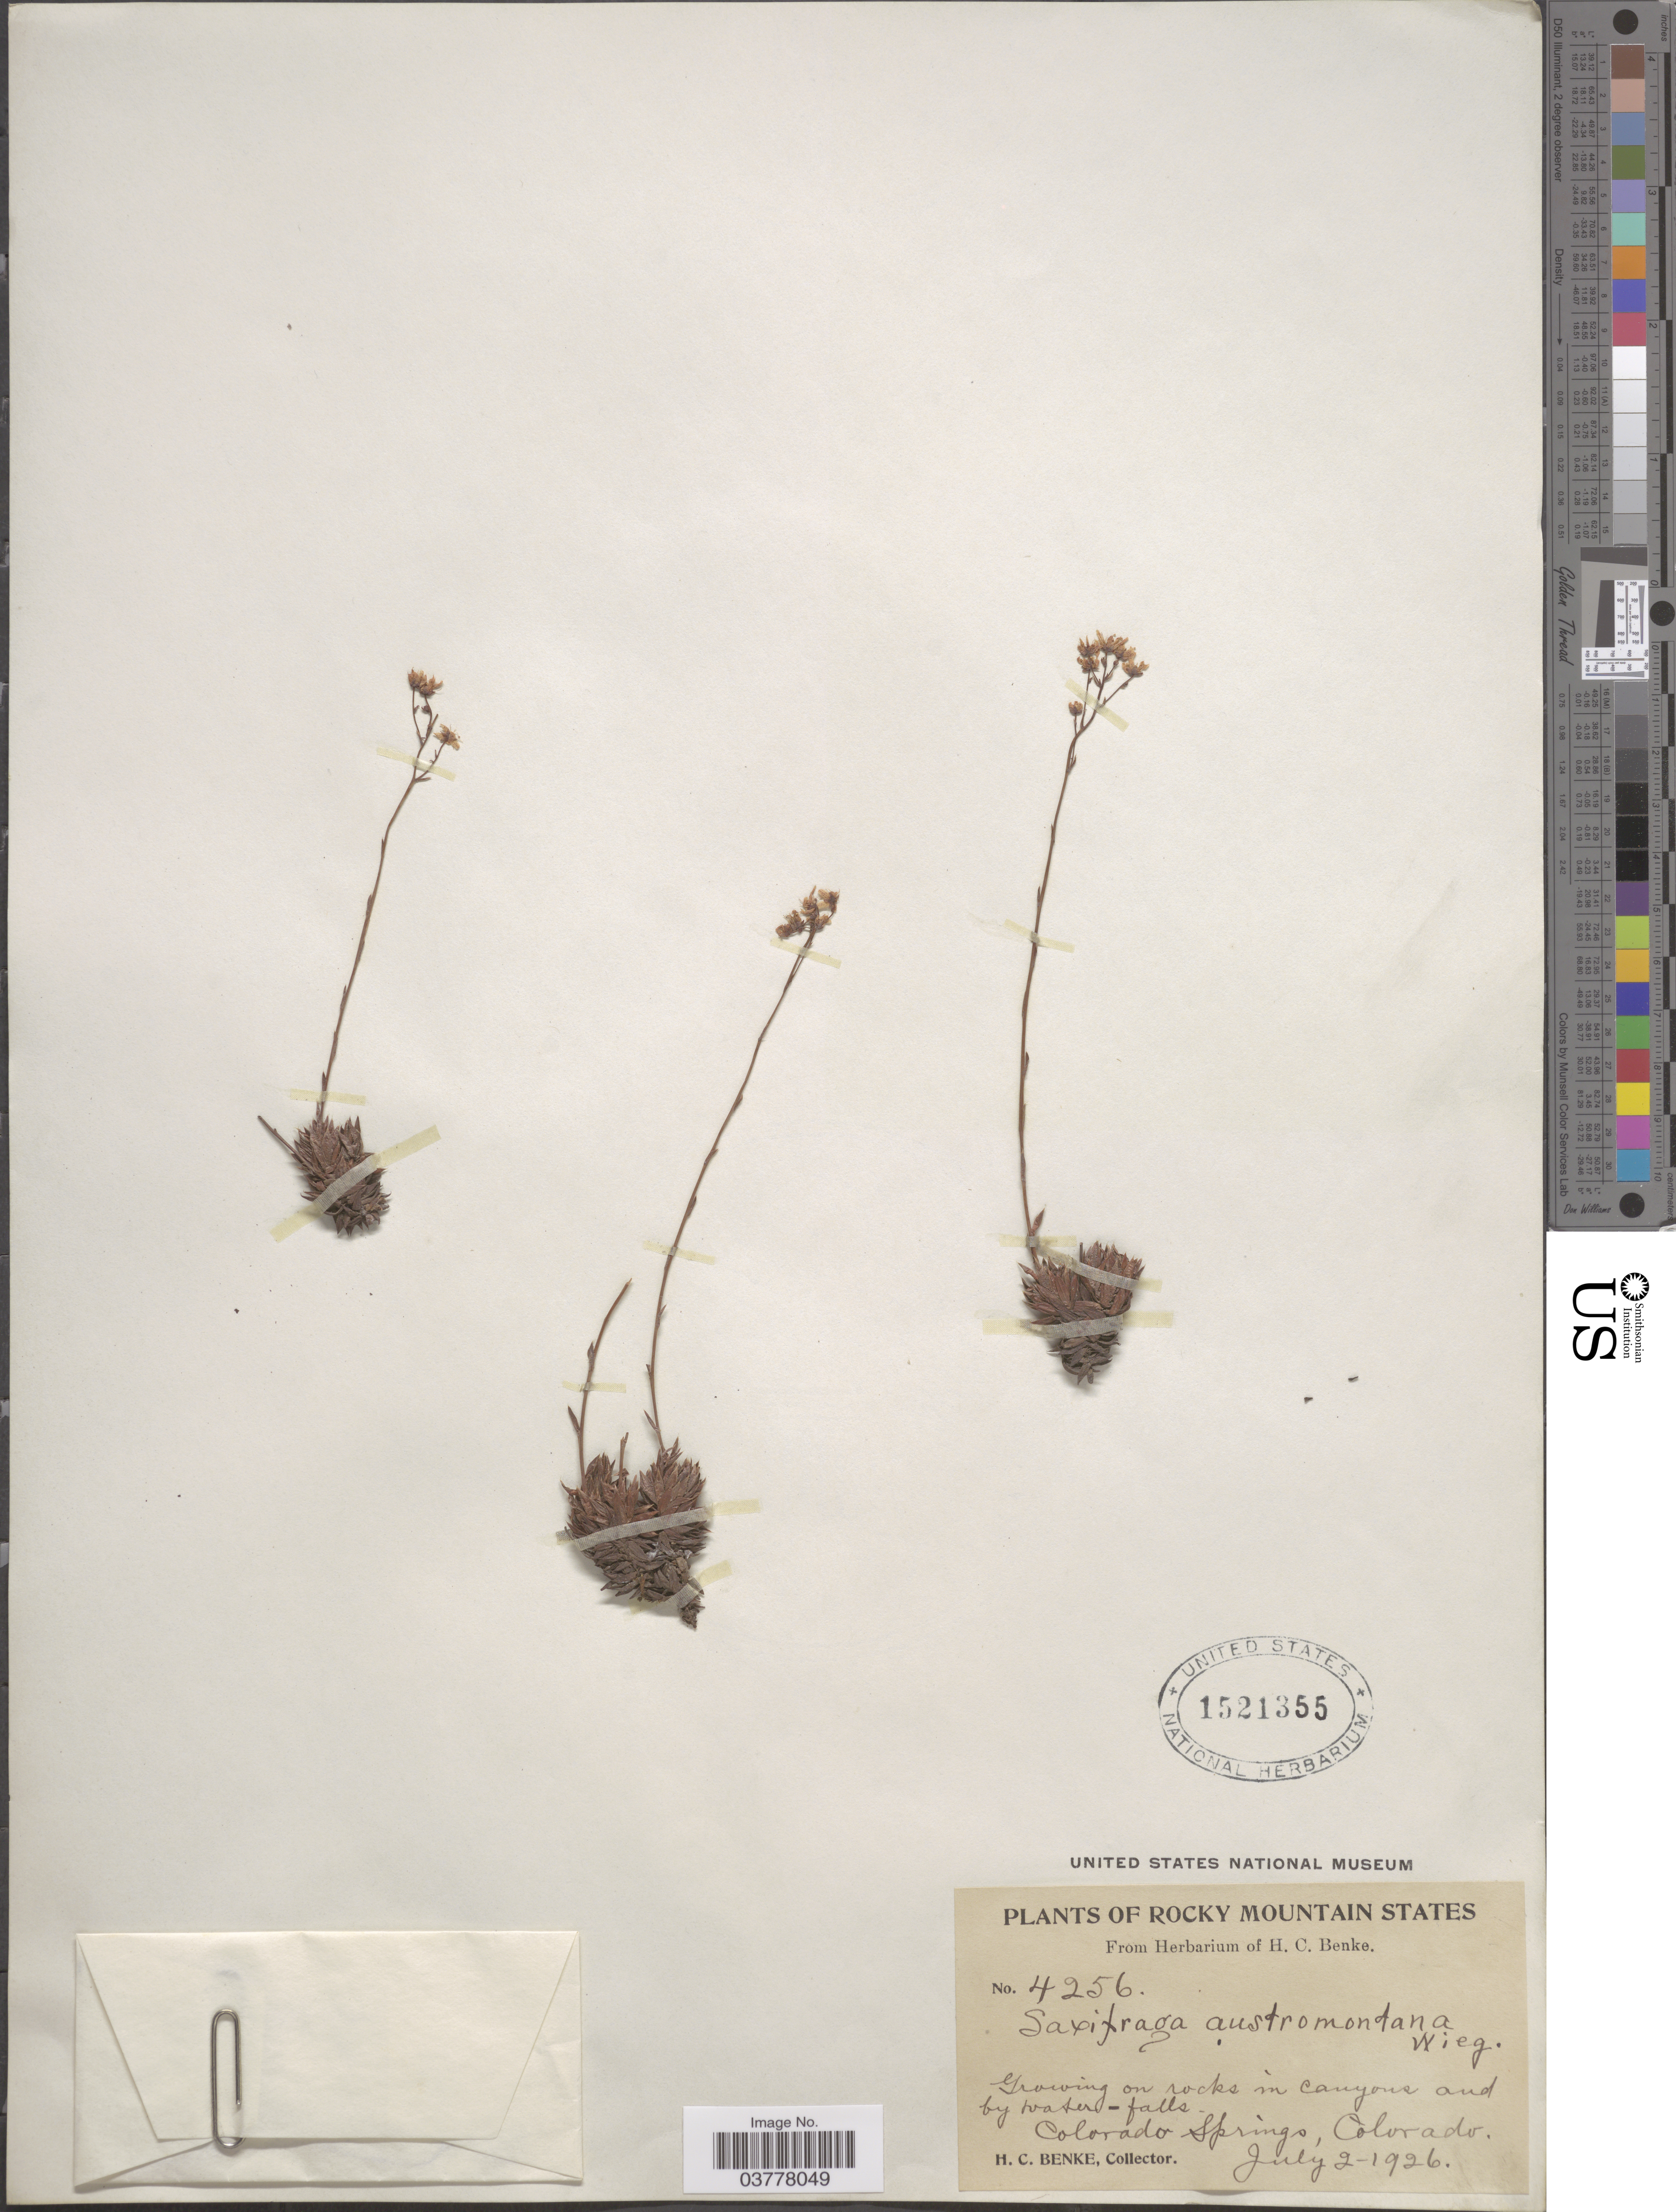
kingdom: Plantae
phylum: Tracheophyta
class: Magnoliopsida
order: Saxifragales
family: Saxifragaceae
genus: Saxifraga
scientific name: Saxifraga bronchialis subsp. austromontana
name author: (Wiegand) Piper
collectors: H. Benke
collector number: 4256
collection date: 1926-07-02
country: United States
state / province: Colorado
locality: Rocky Mountain States. Colorado Springs.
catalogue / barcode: US 1521355